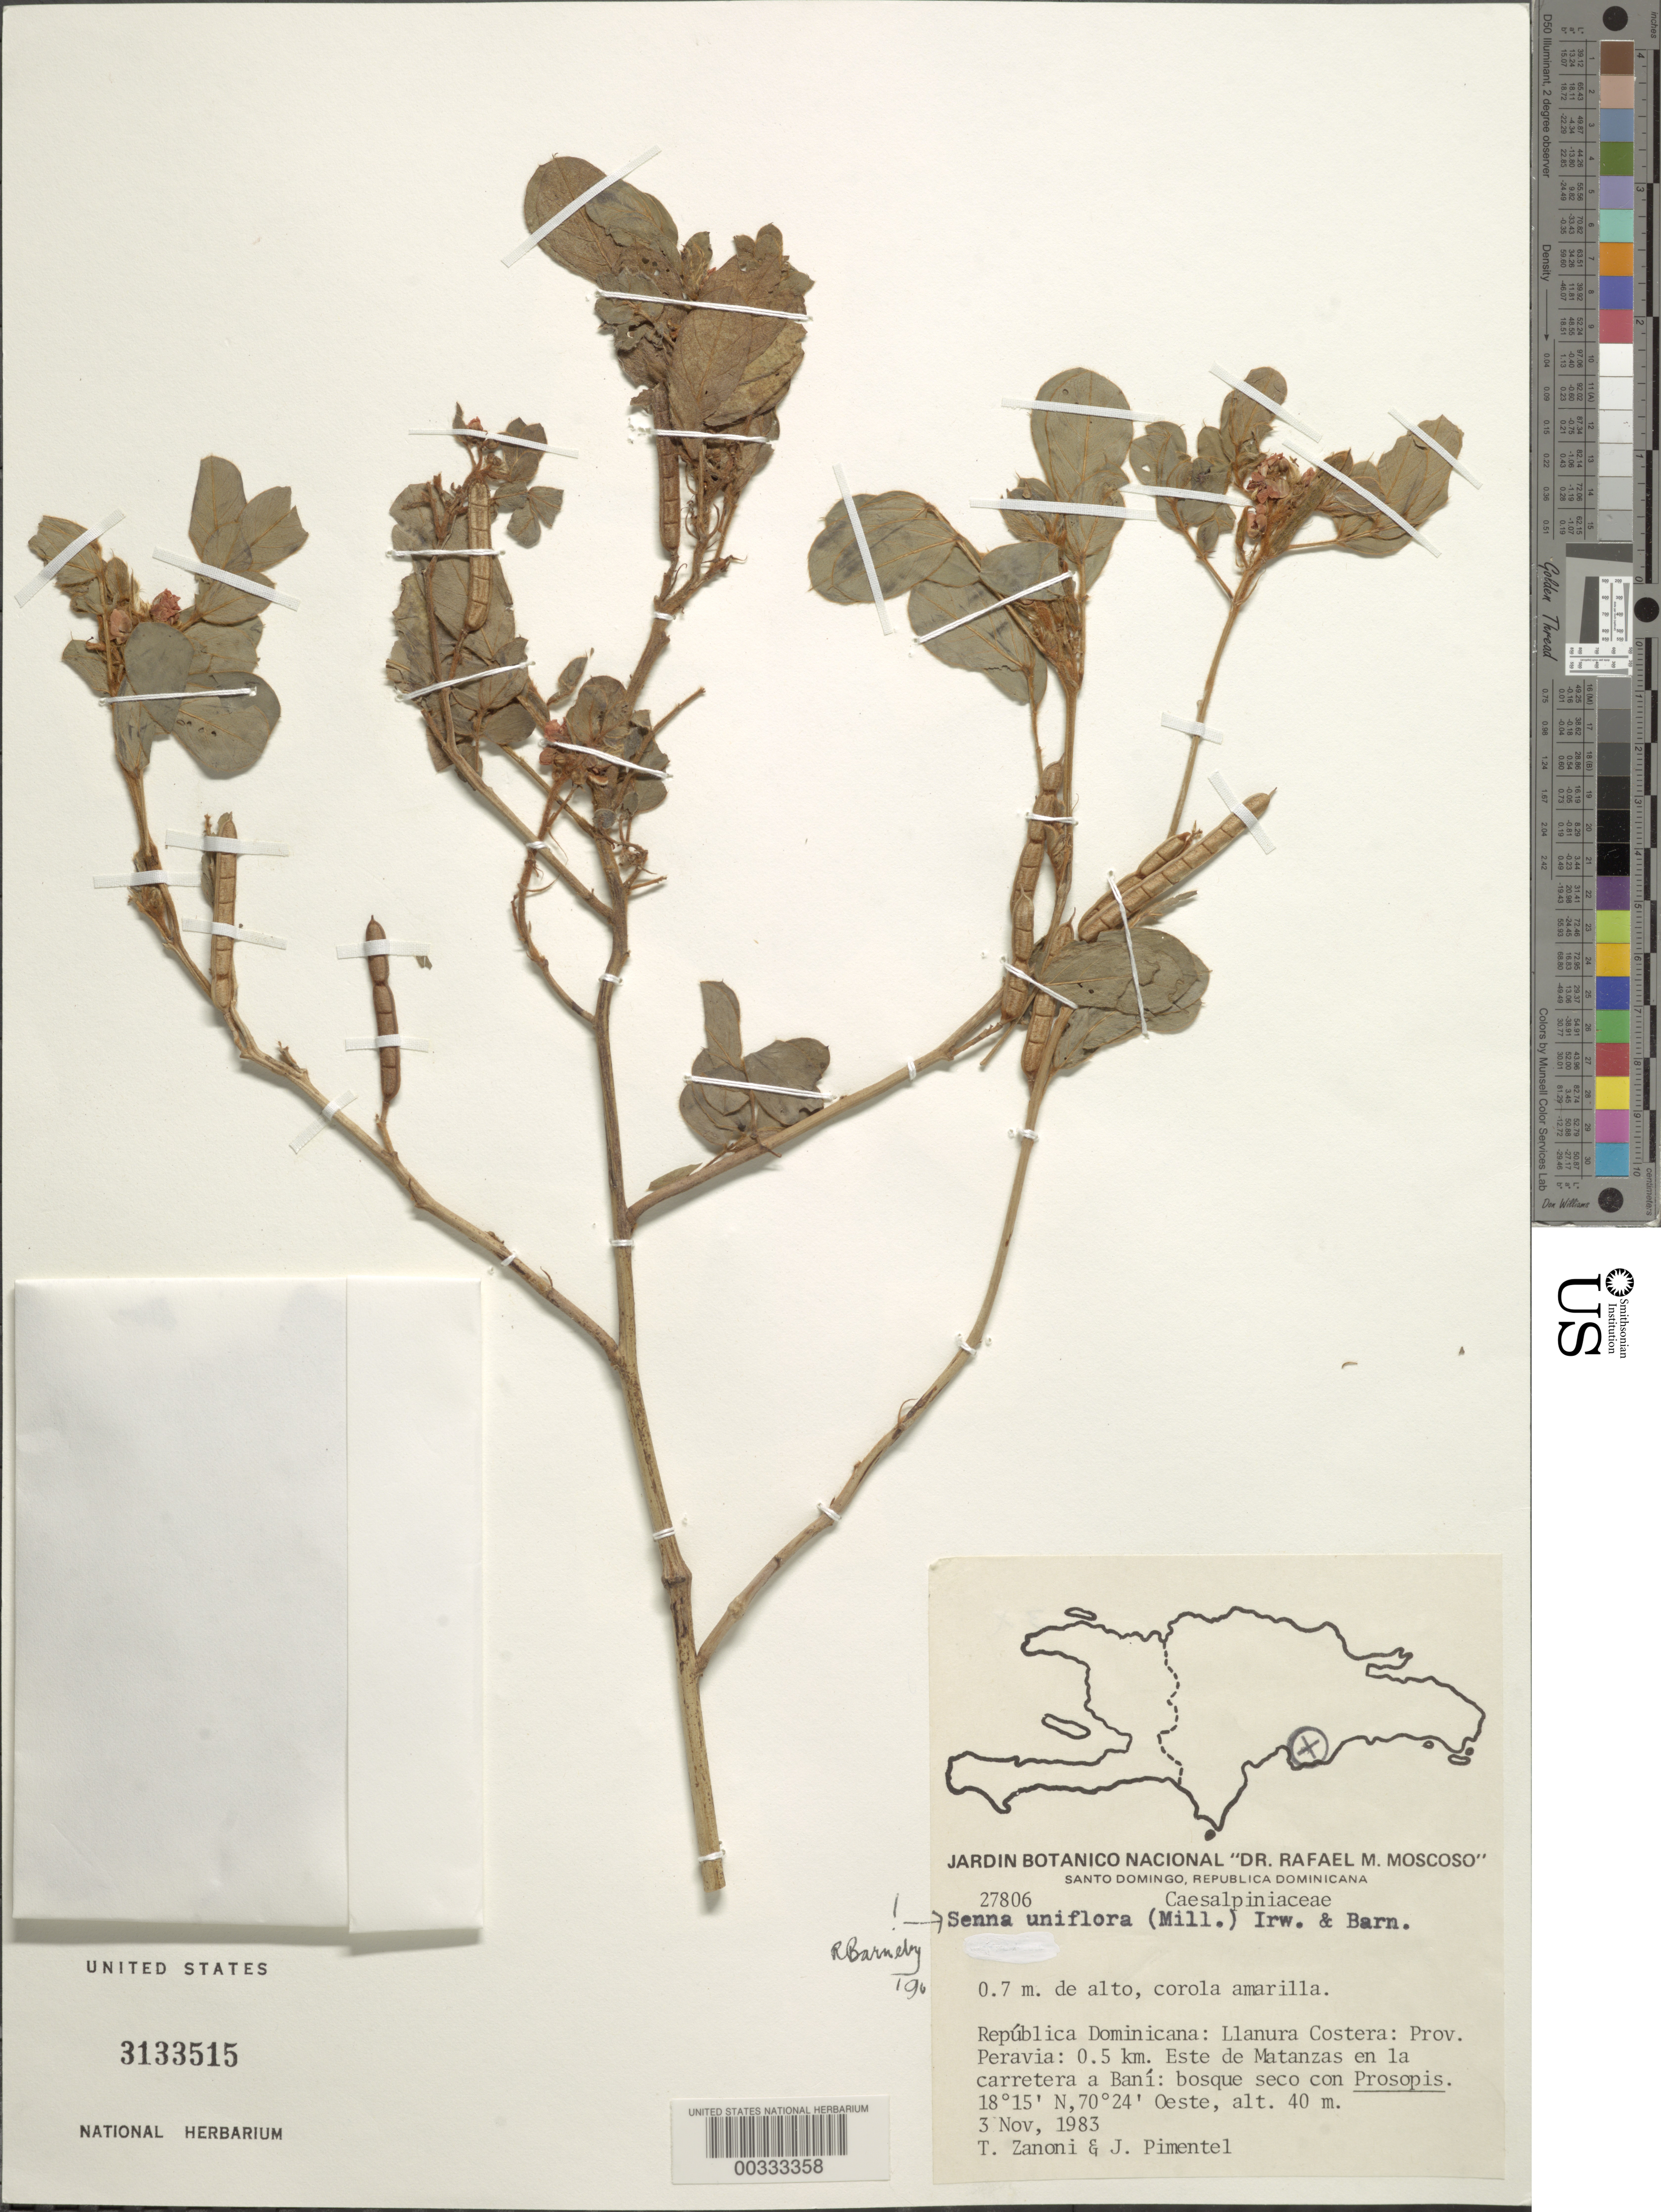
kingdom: Plantae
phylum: Tracheophyta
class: Magnoliopsida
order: Fabales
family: Fabaceae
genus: Senna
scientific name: Senna uniflora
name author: (Mill.) H.S. Irwin & Barneby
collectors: T. A. Zanoni & J. Pimentel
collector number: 27806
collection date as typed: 03 Nov 1983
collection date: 1983-11-03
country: Dominican Republic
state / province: Peravia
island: Hispaniola Island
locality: Llanura costera; 0.5 km e of matanzas on the road to bani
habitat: Secondary forest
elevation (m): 40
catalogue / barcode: US 3133515